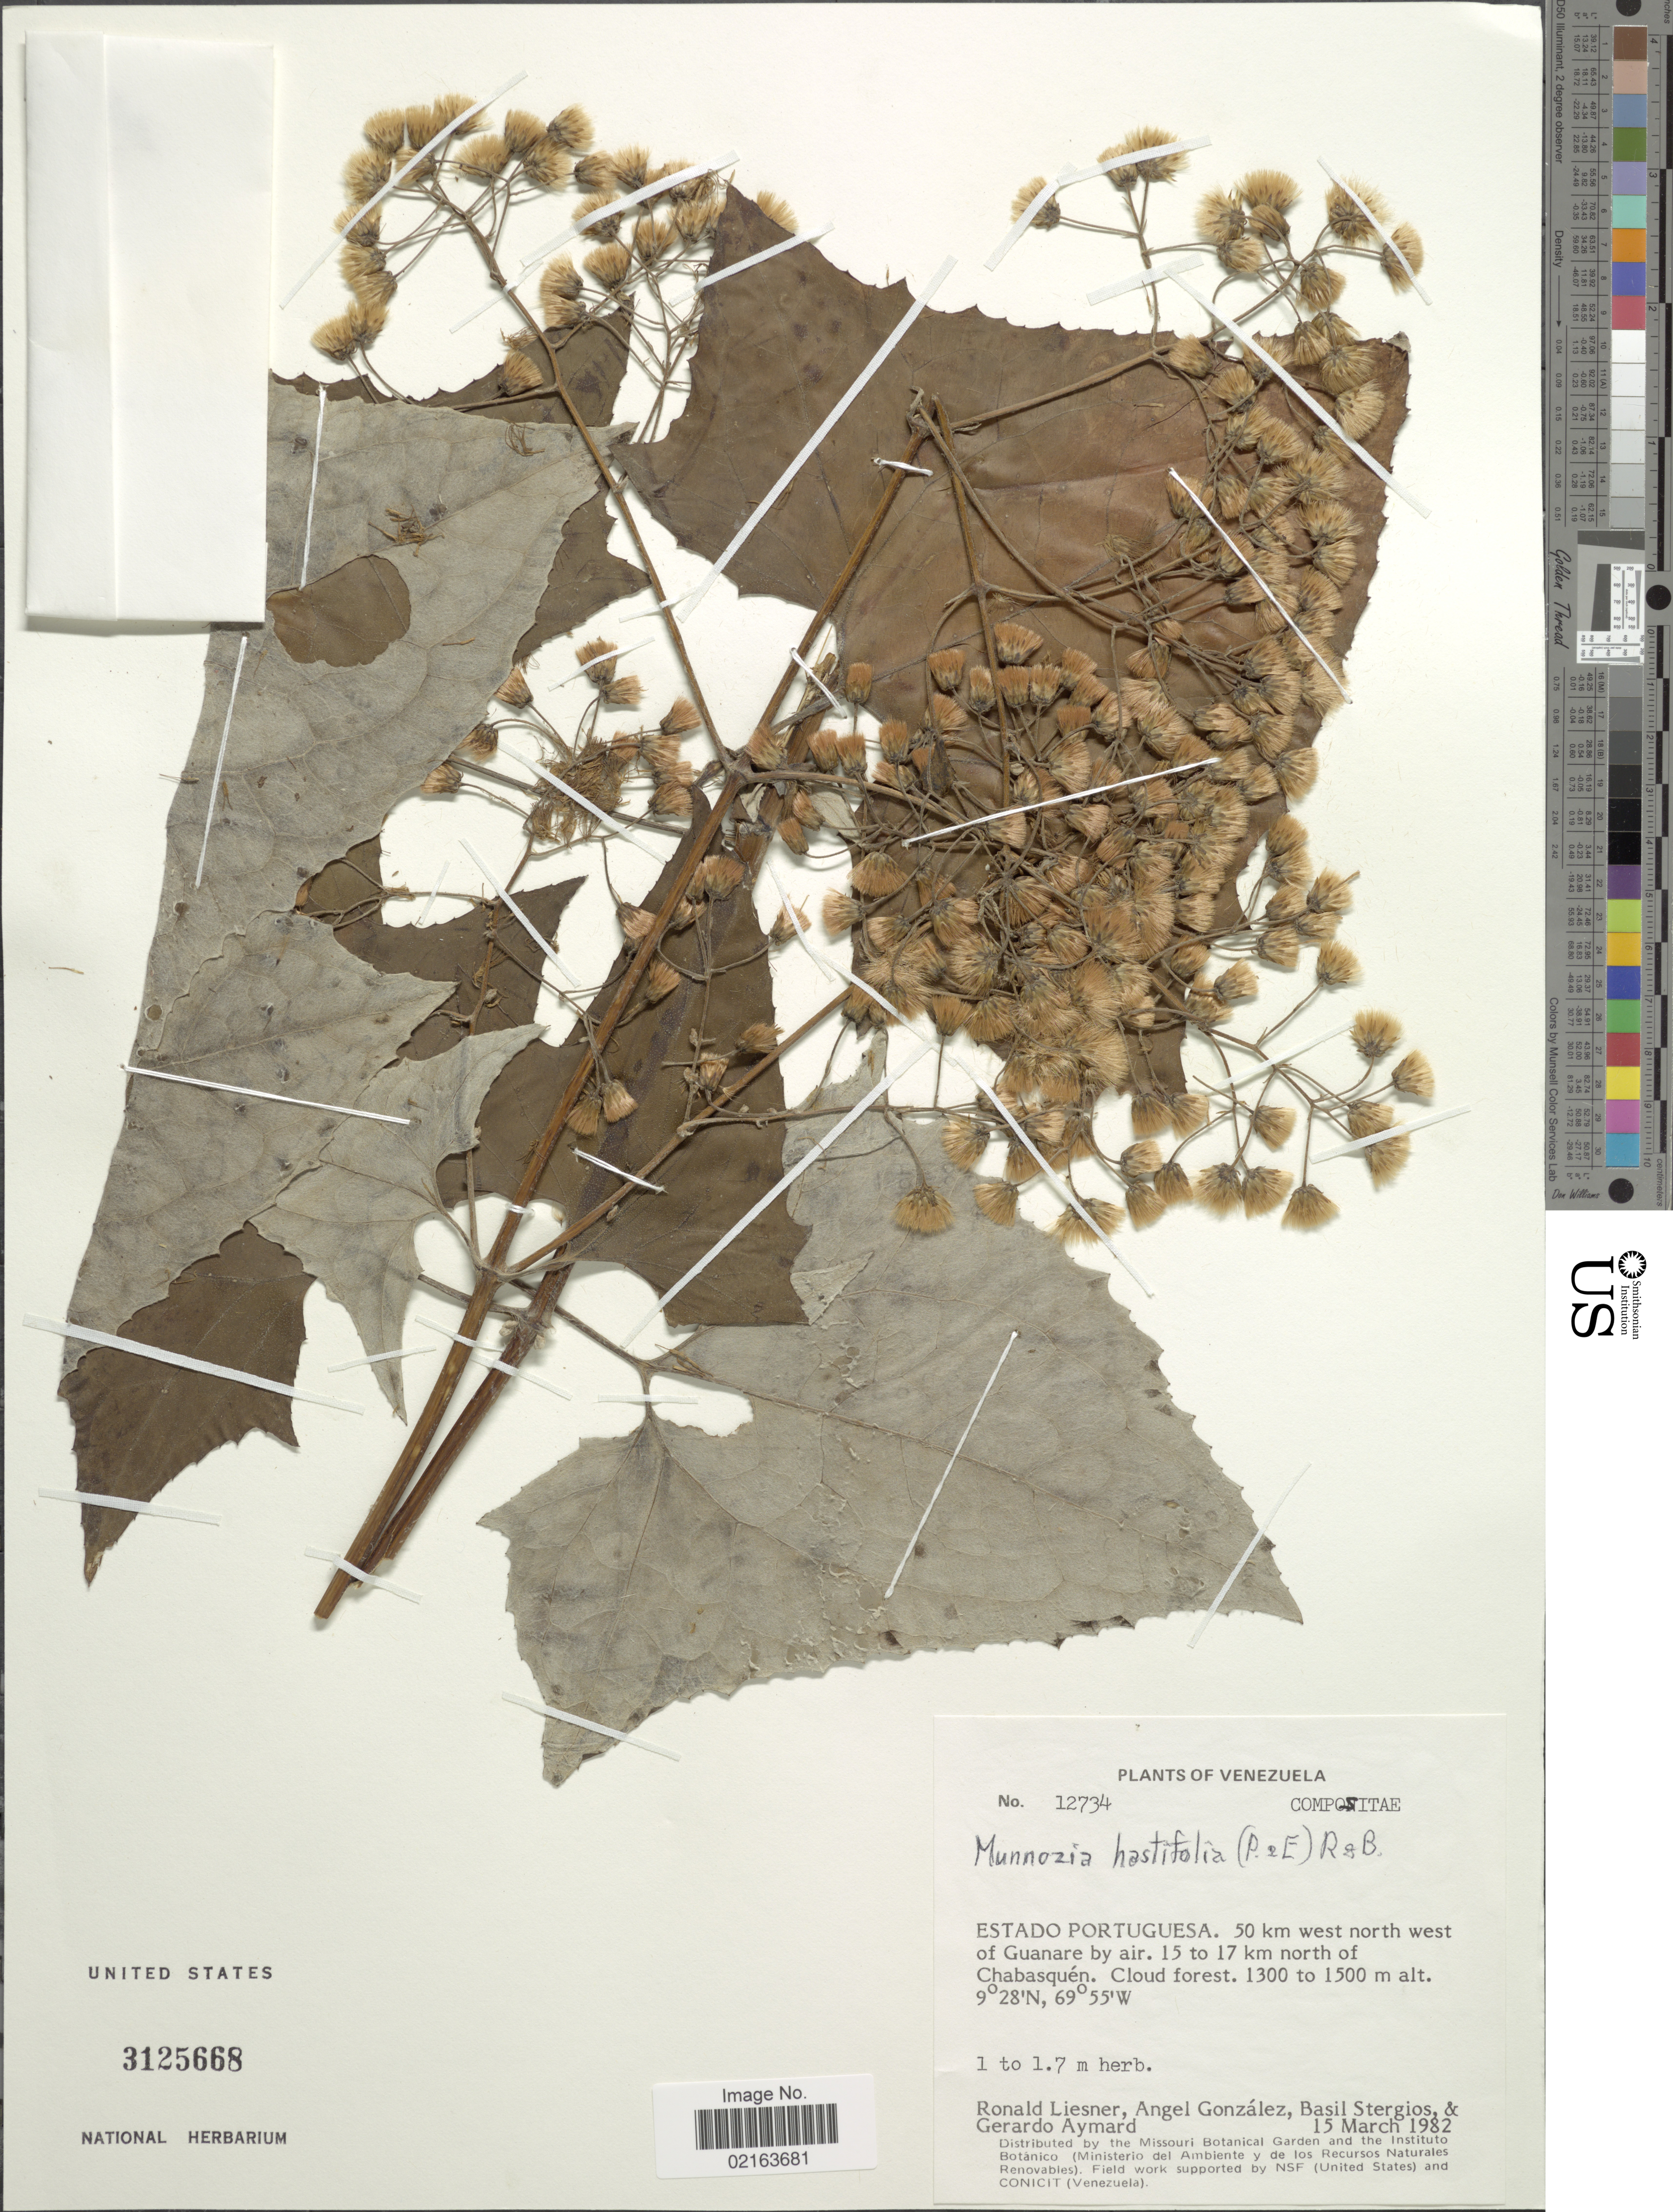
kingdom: Plantae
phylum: Tracheophyta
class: Magnoliopsida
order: Asterales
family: Asteraceae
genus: Munnozia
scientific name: Munnozia hastifolia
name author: (Poepp.) H. Rob. & Brettell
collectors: R. L. Liesner, A. C. González, B. G. Stergios & G. A. Aymard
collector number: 12734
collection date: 1982-03-15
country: Venezuela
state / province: Portuguesa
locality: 50 km WNW of Guanare by air. 15 to 17 km N of Chabasquén.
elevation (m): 1300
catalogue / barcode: US 3125668